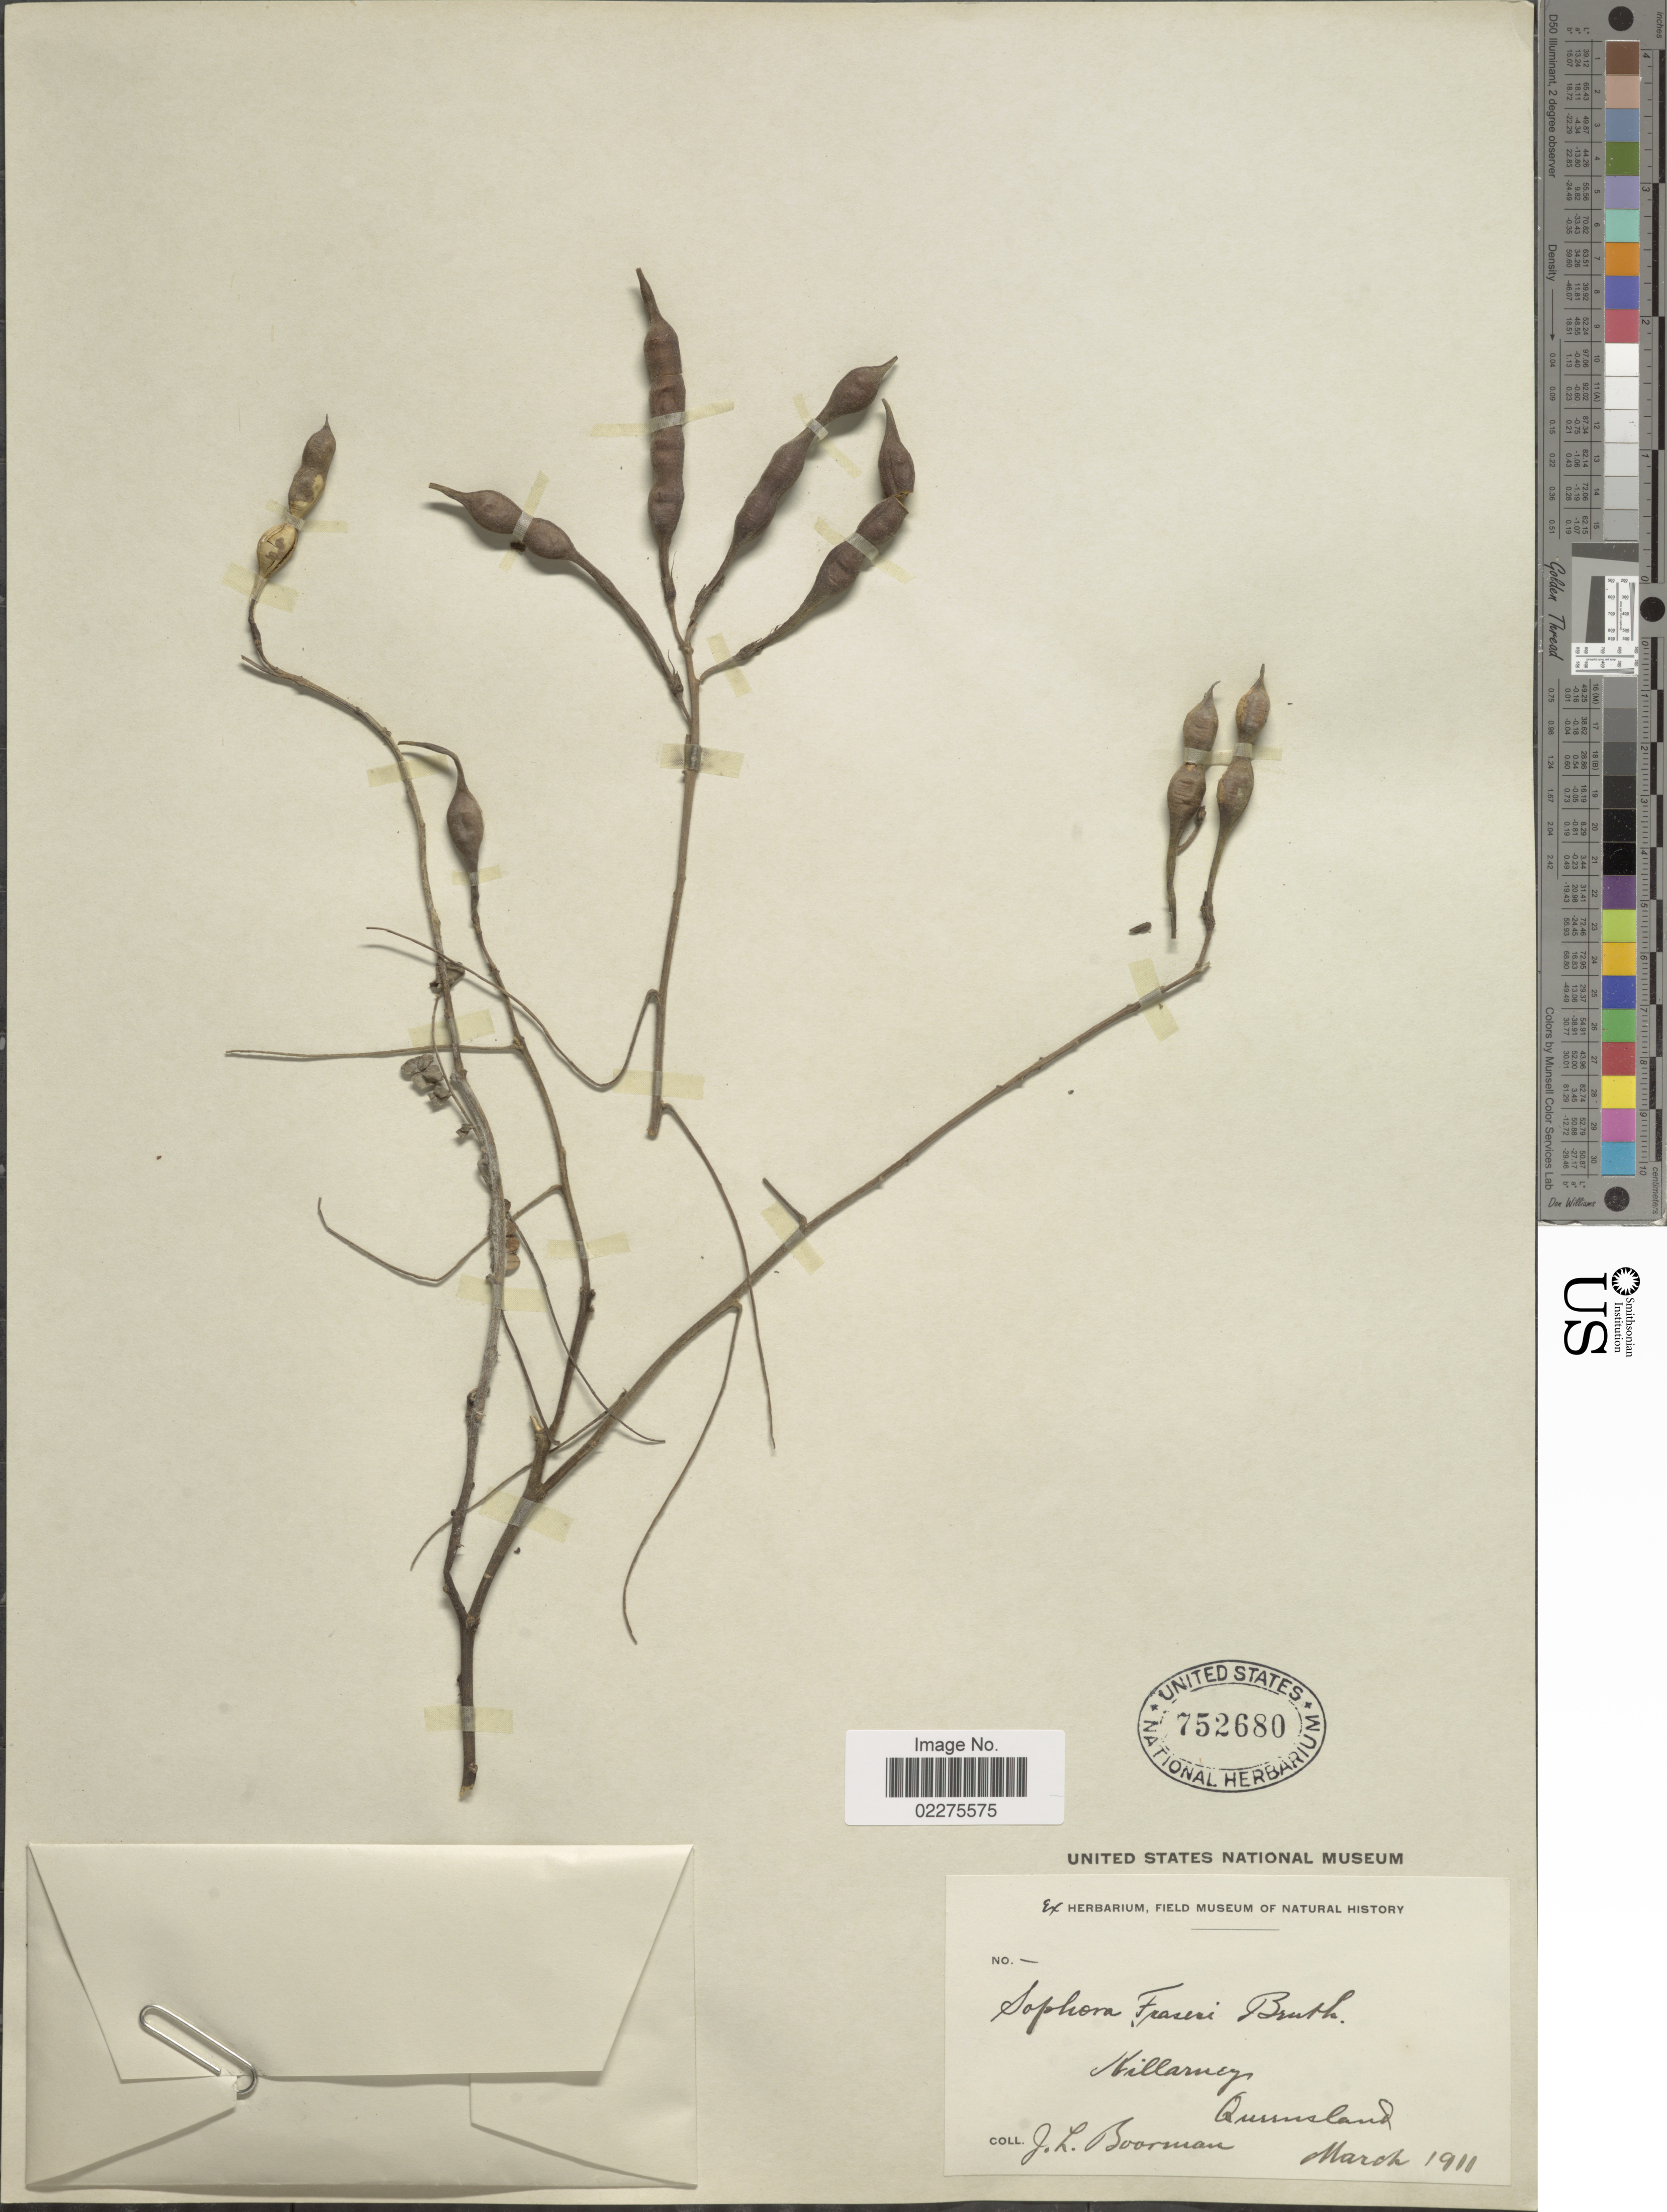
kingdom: Plantae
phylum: Tracheophyta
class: Magnoliopsida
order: Fabales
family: Fabaceae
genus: Sophora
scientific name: Sophora fraseri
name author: Benth.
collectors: J. Boorman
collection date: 1911-03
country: Australia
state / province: Queensland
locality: Killarney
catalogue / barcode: US 752680